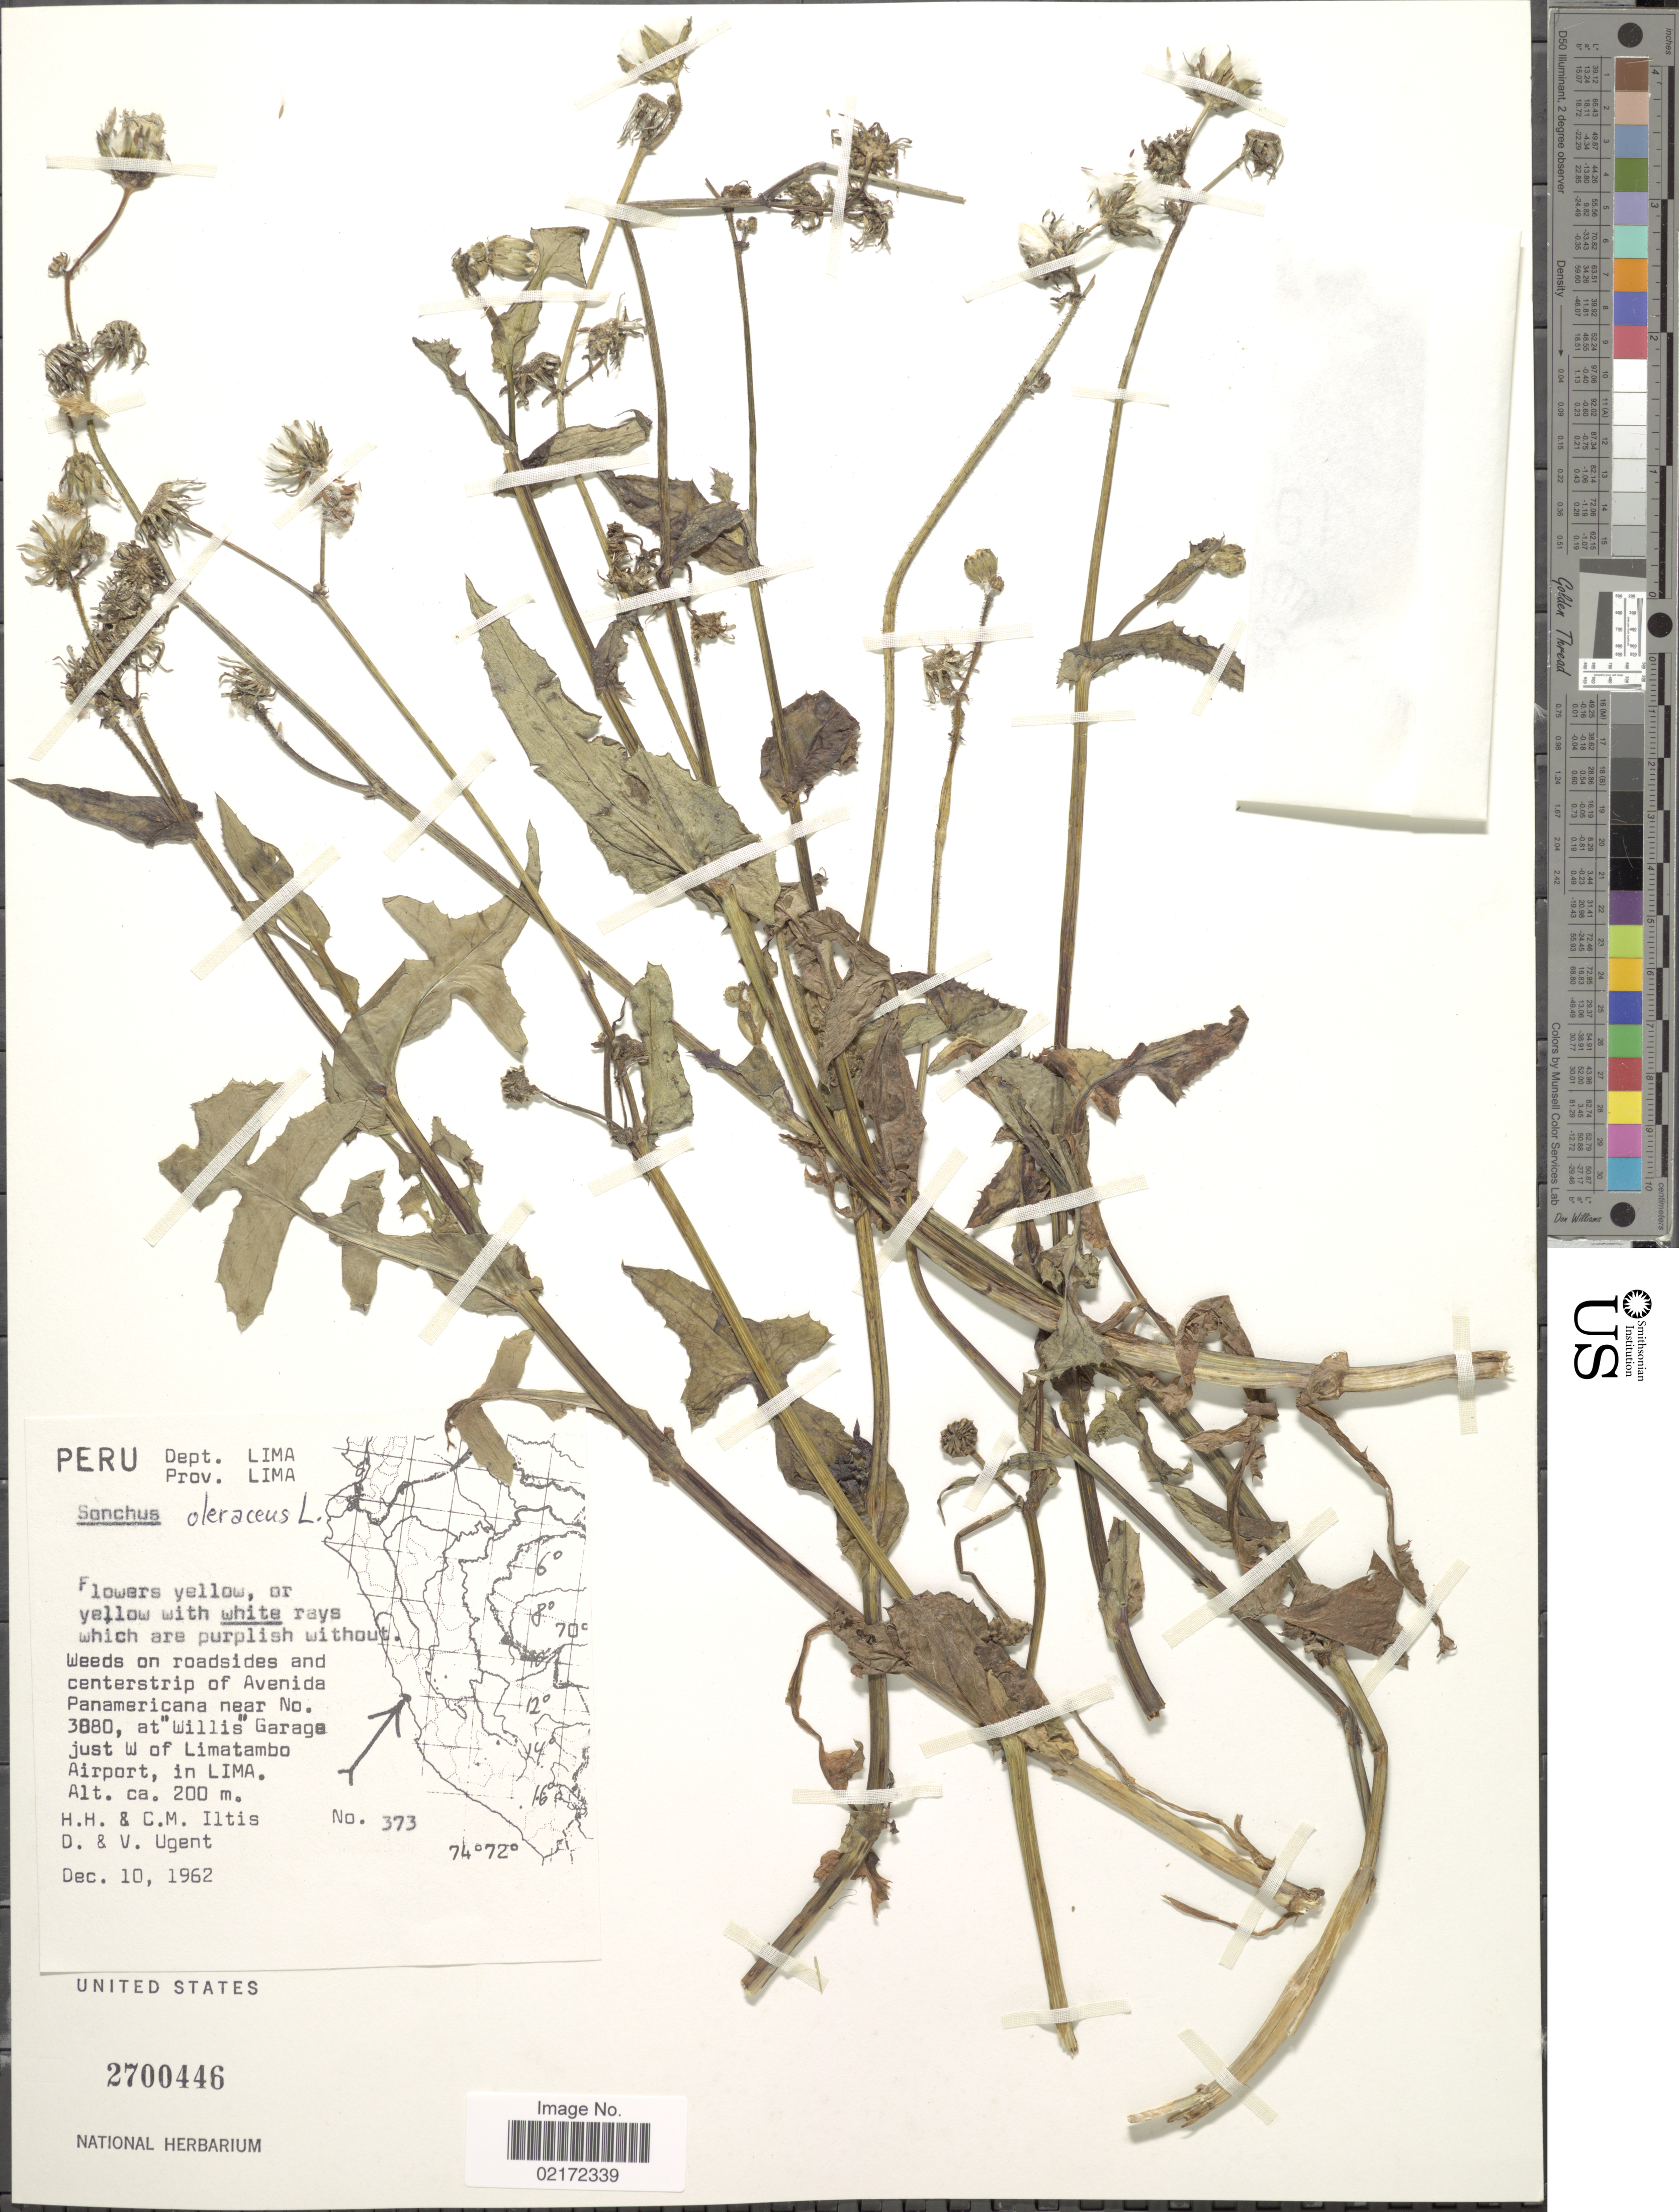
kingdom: Plantae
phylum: Tracheophyta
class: Magnoliopsida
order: Asterales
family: Asteraceae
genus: Sonchus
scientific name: Sonchus oleraceus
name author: L.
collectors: H. H. Iltis, C. M Iltis, D. Ugent & V. Ugent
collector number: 373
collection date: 1962-12-10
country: Peru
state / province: Lima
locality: Dept. Lima. Prov. Lima. Weeds on roadsides and centerstrip of Avenida Panamericana near No. 3880, at "Willis" Garage just W of Limatambo Airport, in Lima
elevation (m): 200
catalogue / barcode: US 2700446